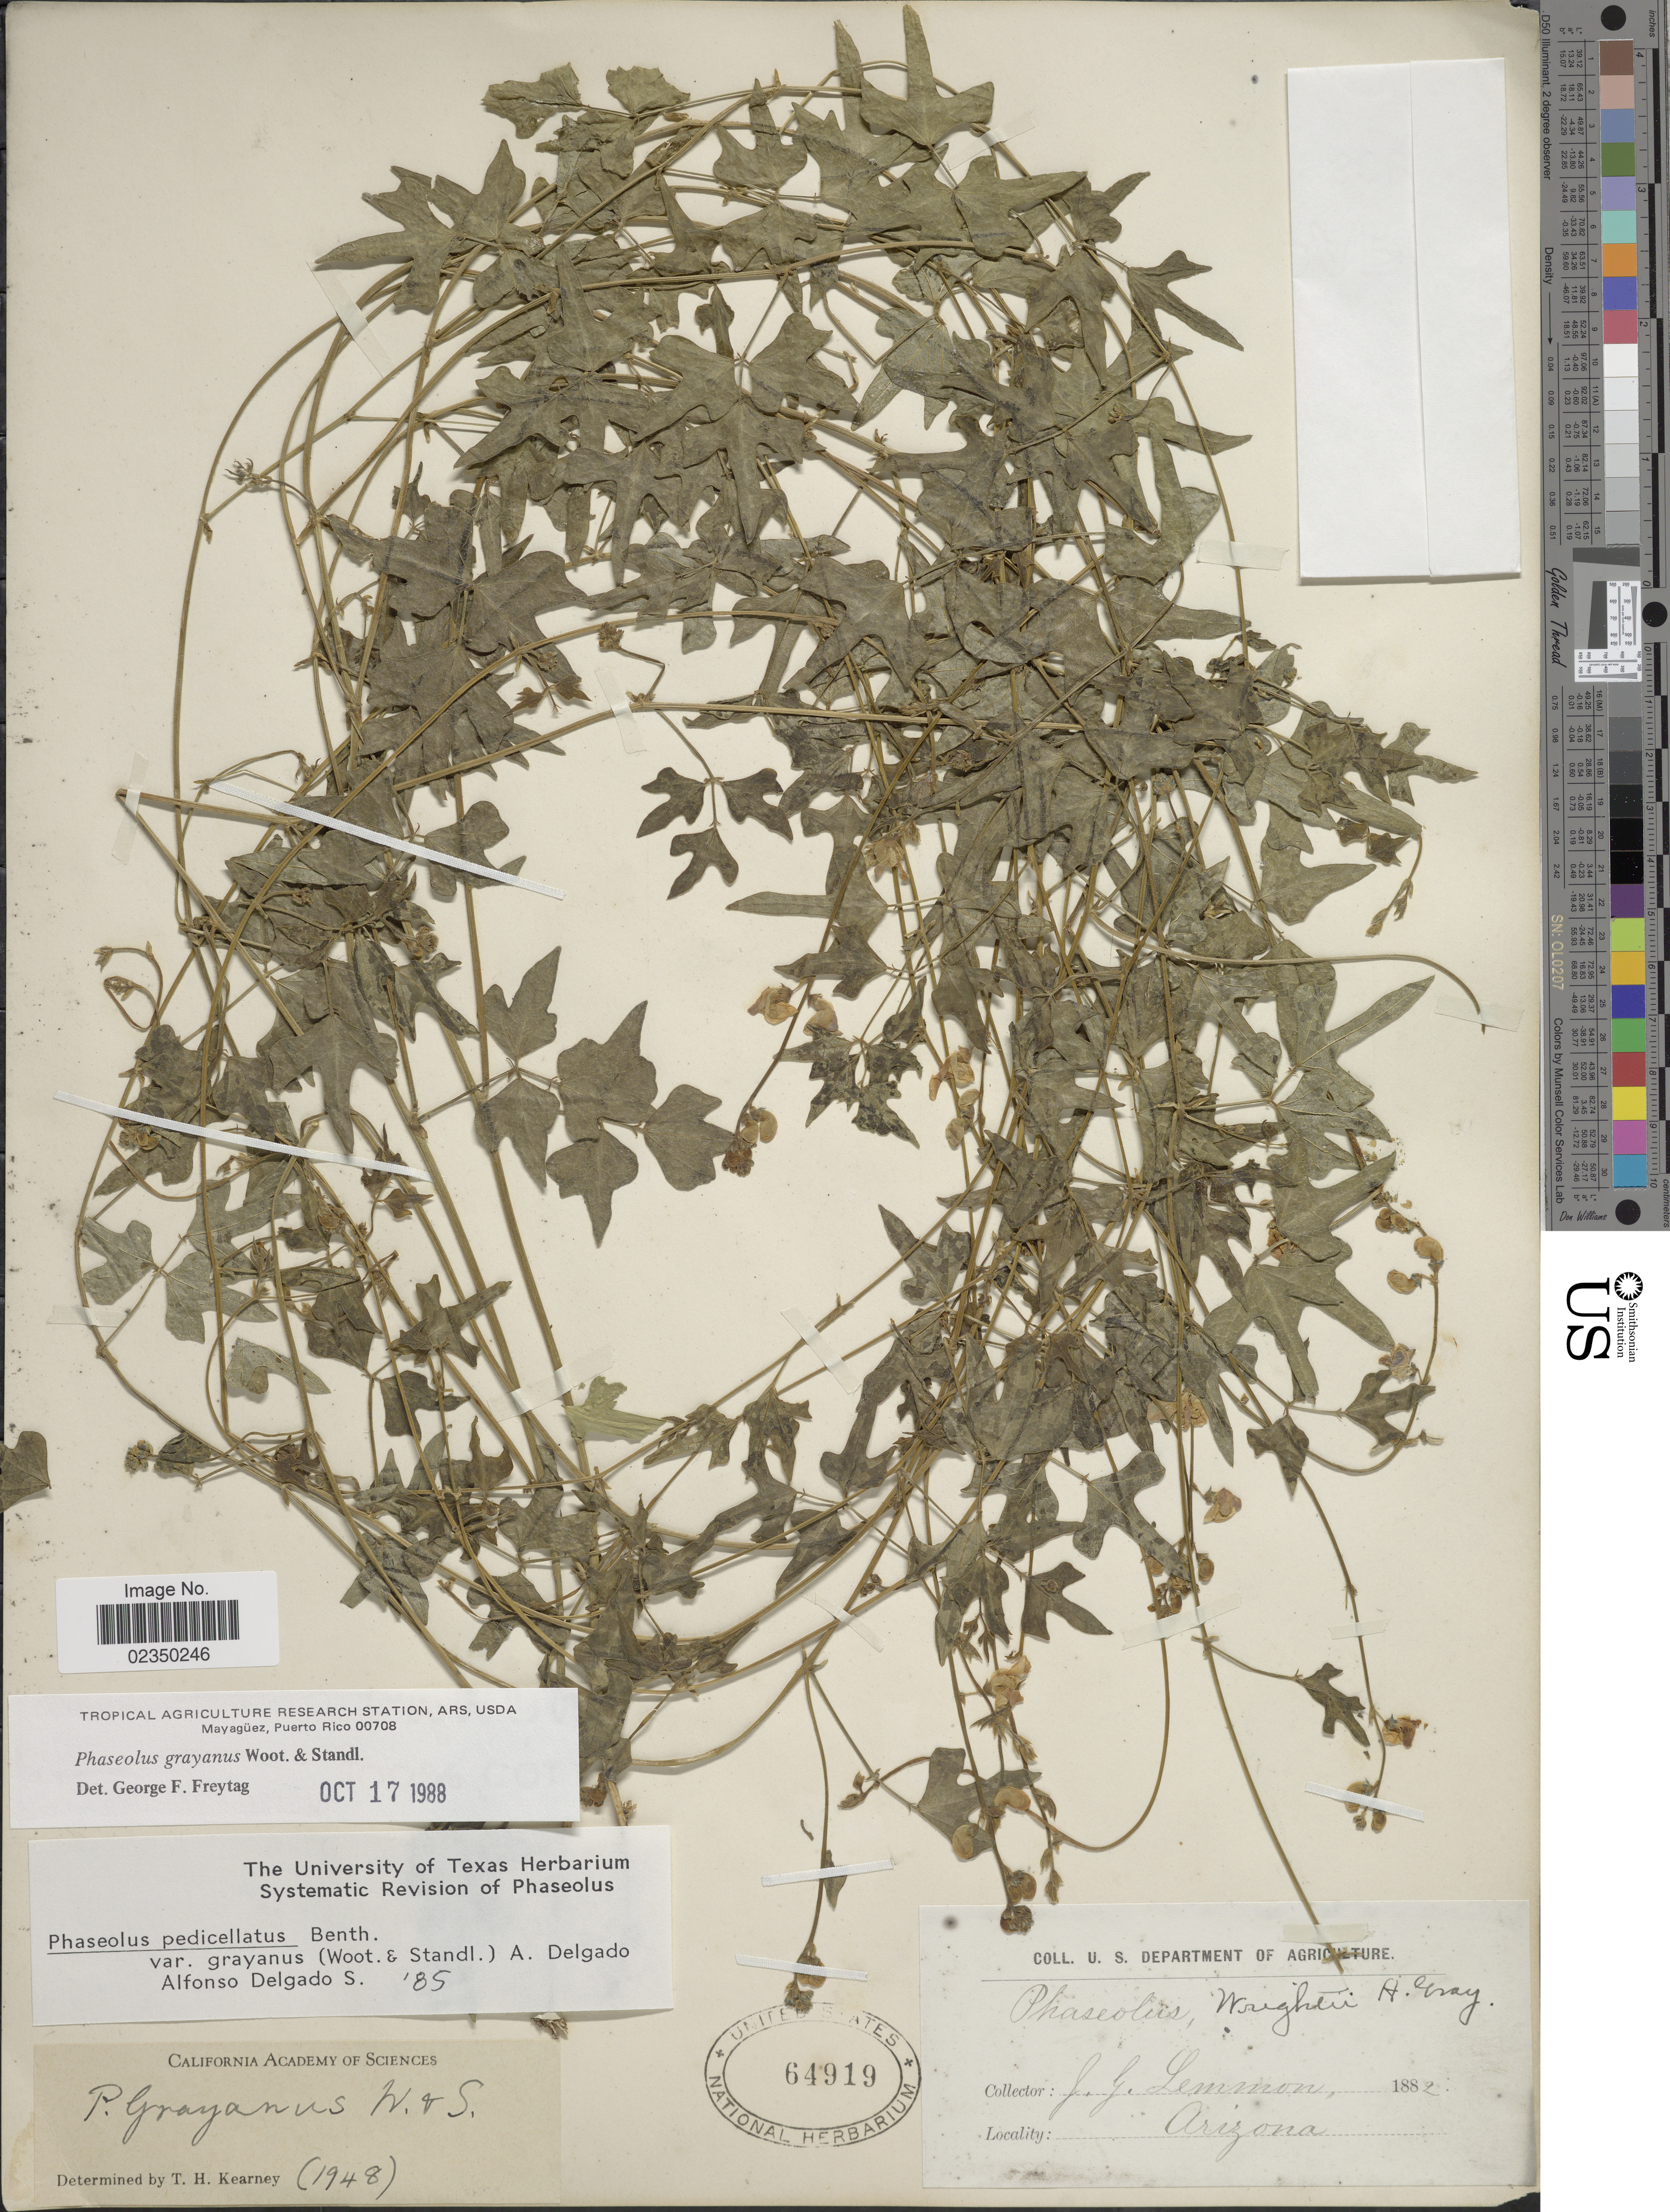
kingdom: Plantae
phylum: Tracheophyta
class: Magnoliopsida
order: Fabales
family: Fabaceae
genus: Phaseolus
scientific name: Phaseolus grayanus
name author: Wooton & Standl.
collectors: J. Lemmon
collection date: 1882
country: United States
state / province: Arizona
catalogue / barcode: US 64919